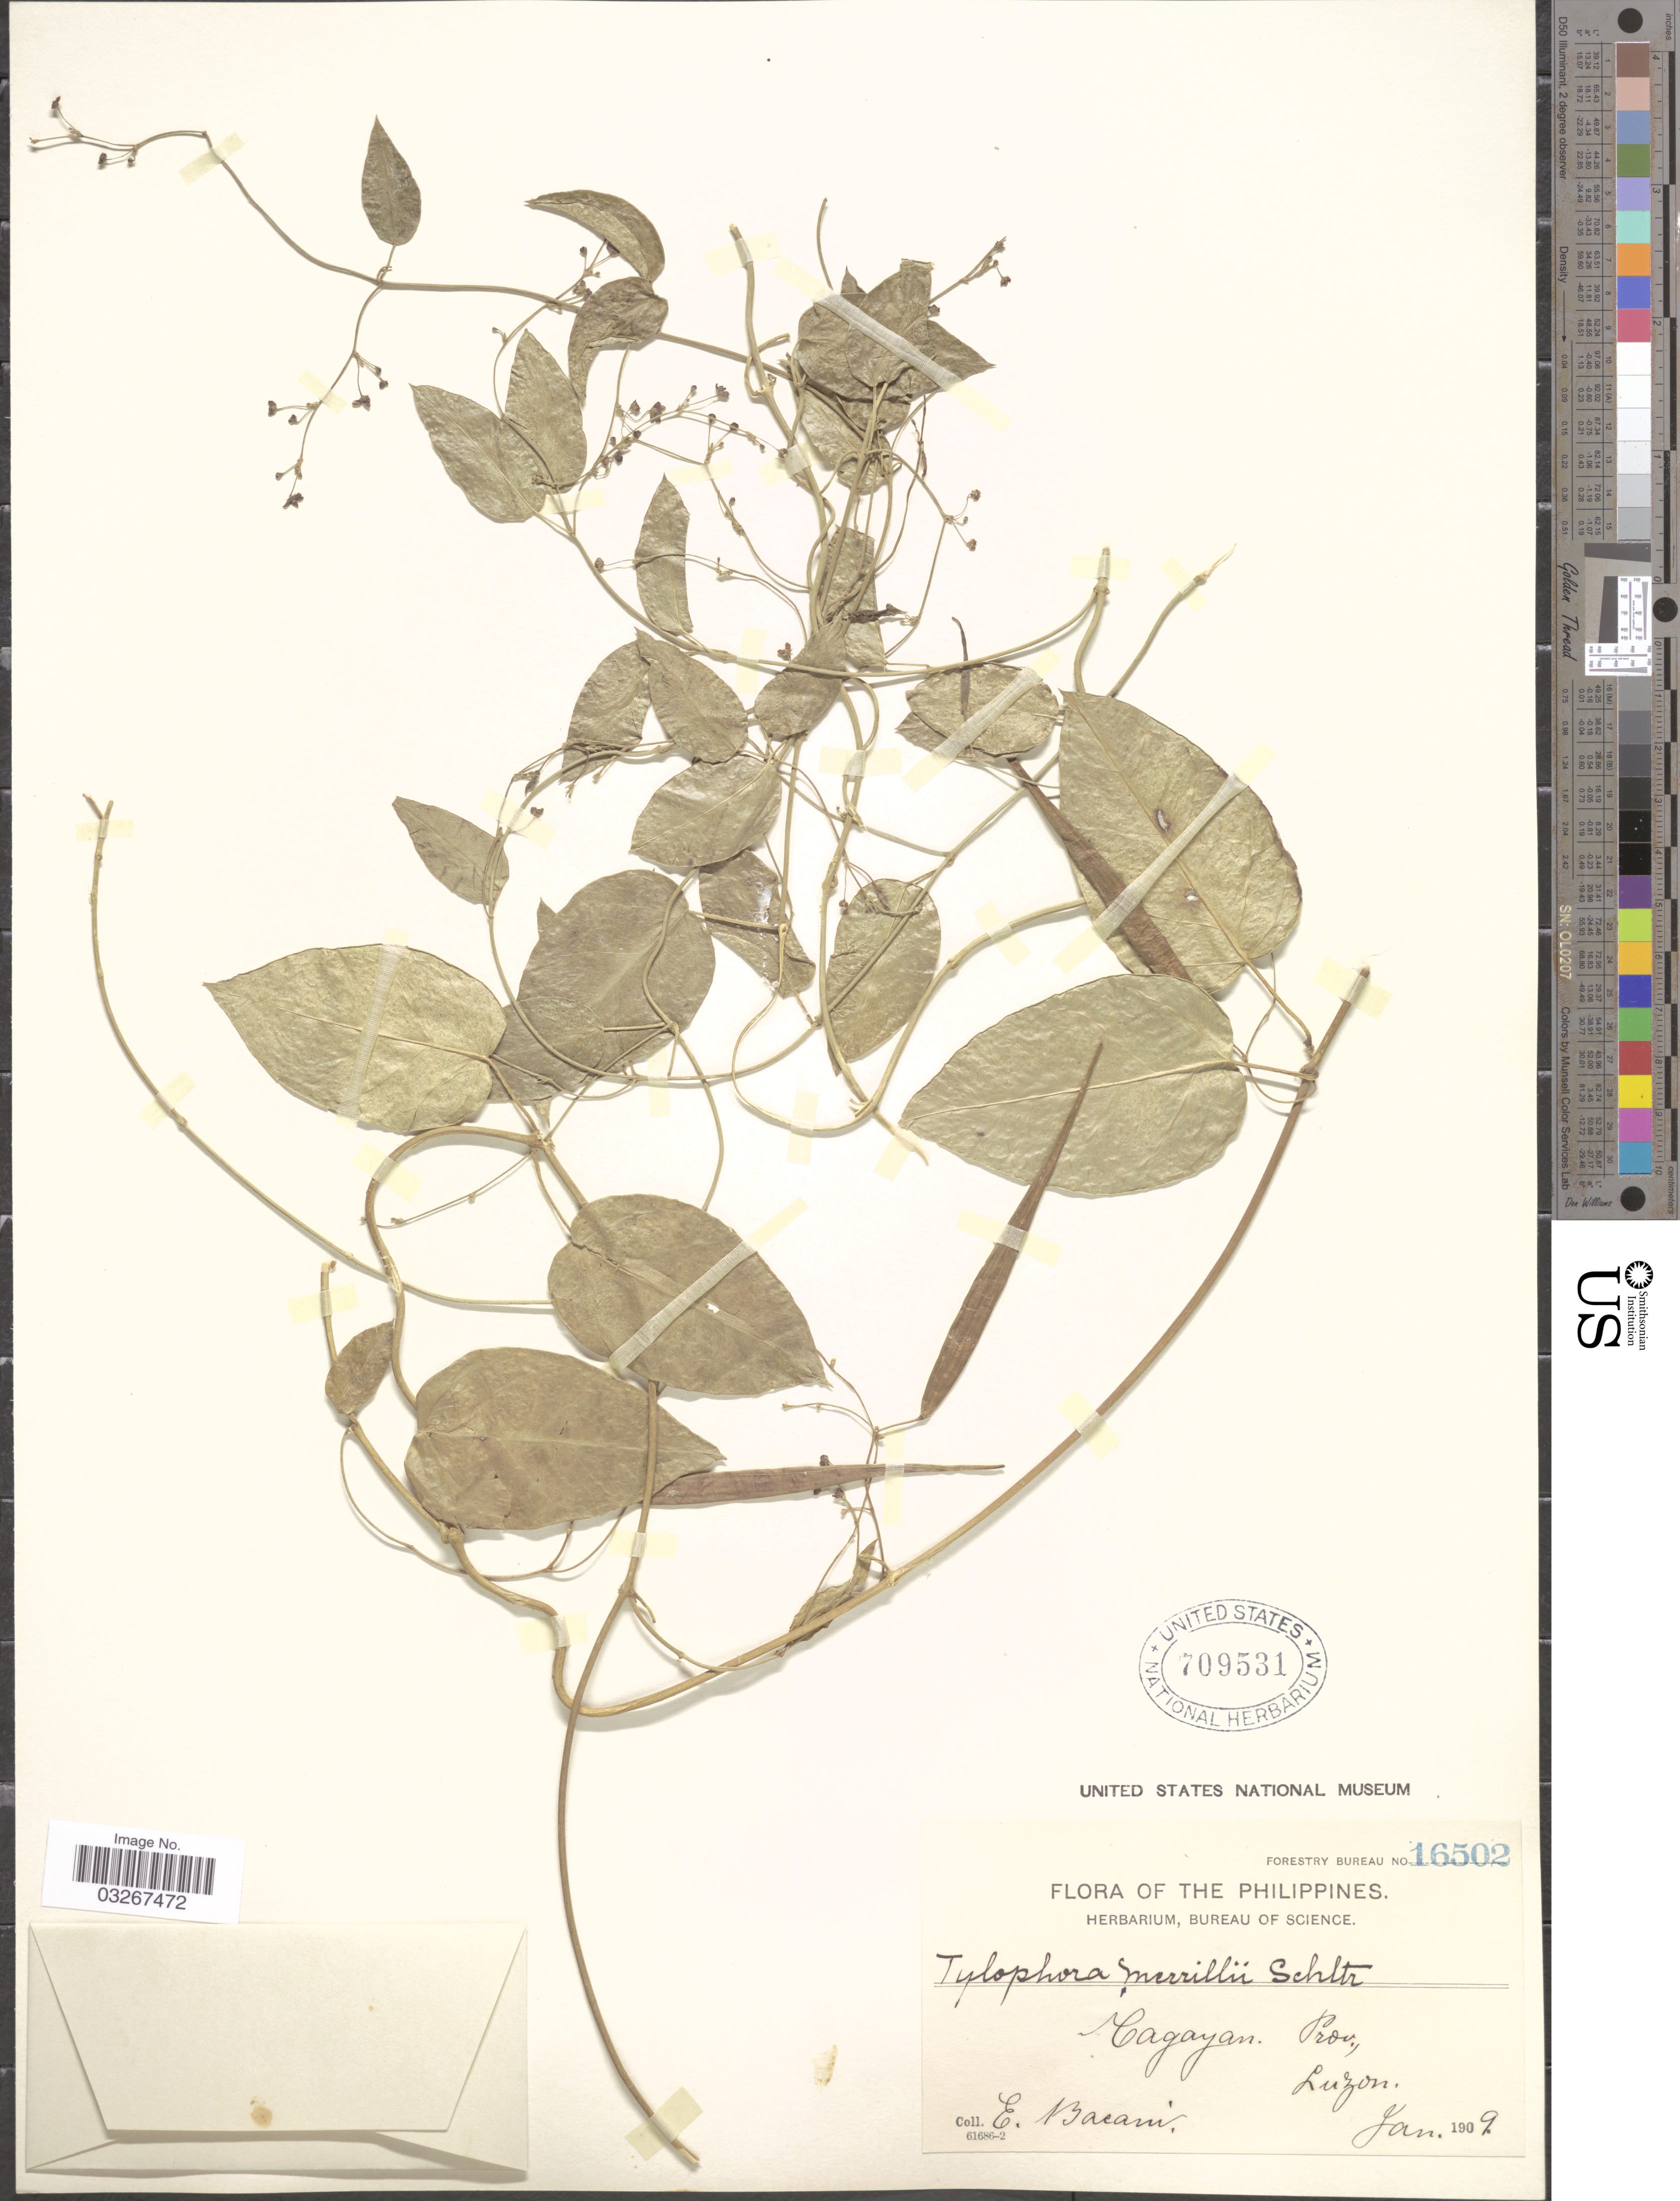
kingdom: Plantae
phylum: Tracheophyta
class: Magnoliopsida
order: Gentianales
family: Apocynaceae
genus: Tylophora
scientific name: Tylophora perrottetiana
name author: Decne.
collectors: E. Bacani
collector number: Forestry Bureau 16502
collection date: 1909-01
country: Philippines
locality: Cagayan Prov., Luzon.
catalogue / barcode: US 709531